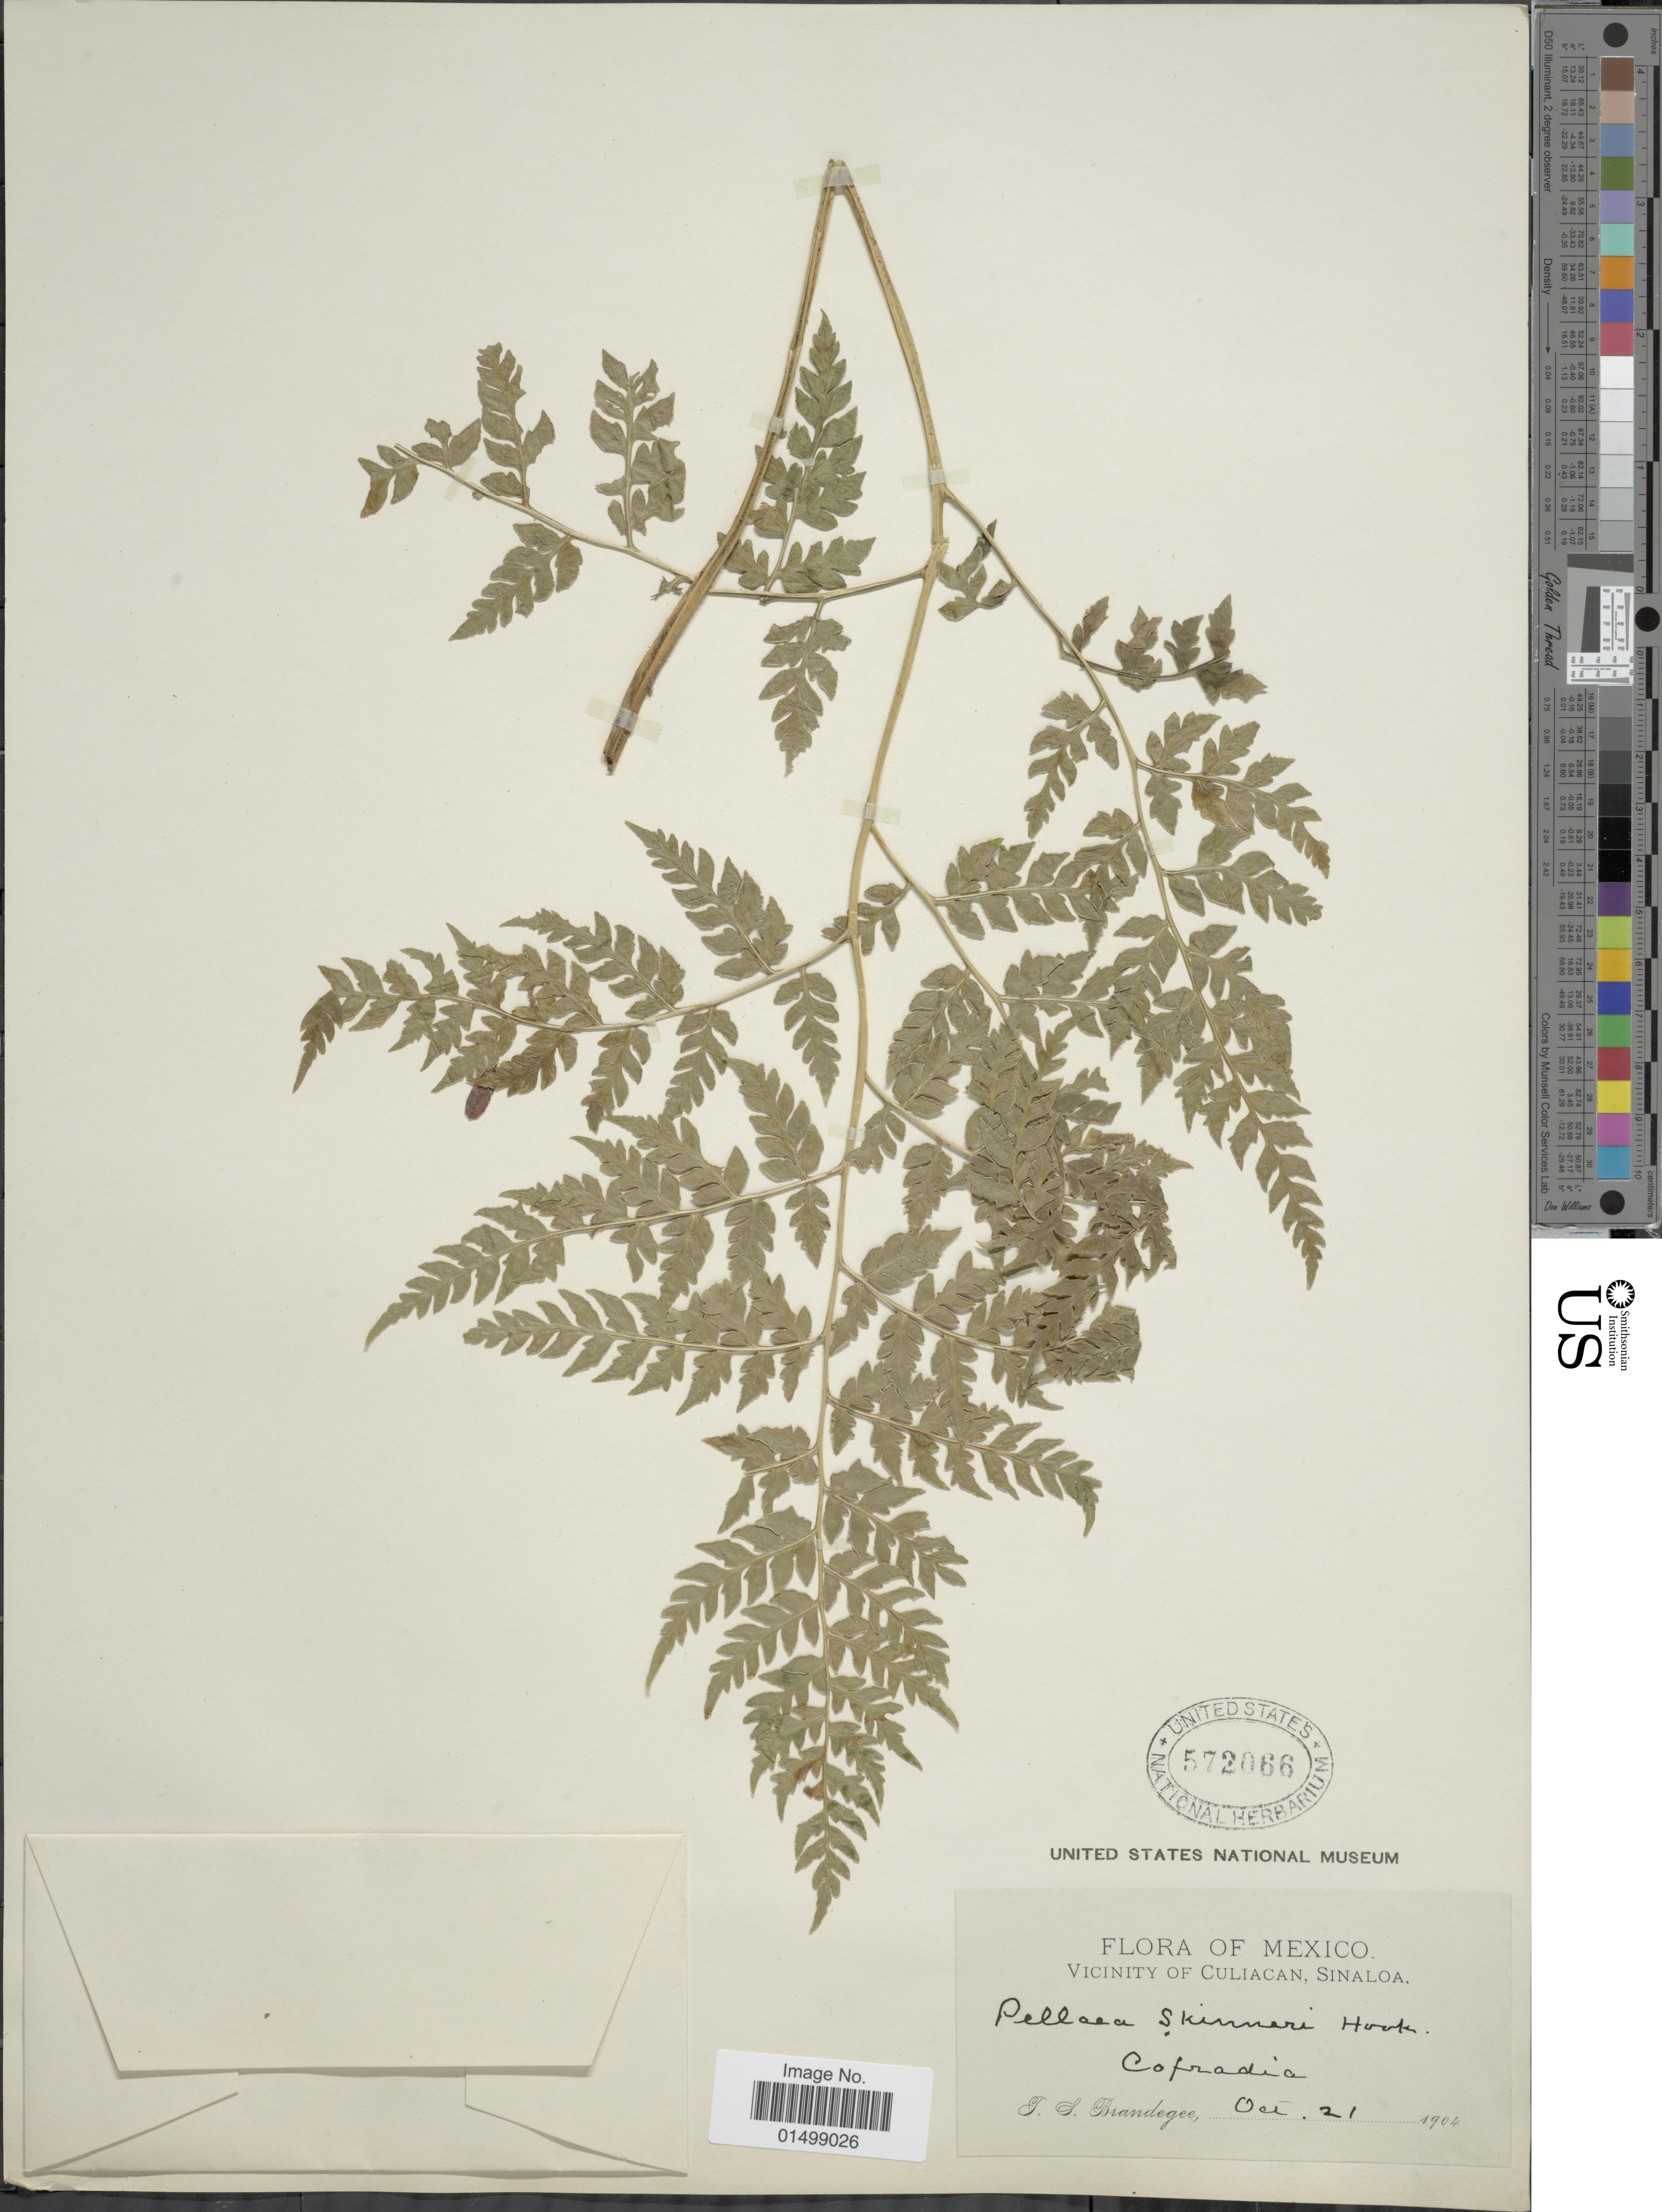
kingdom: Plantae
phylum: Tracheophyta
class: Polypodiopsida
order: Polypodiales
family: Pteridaceae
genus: Cheilanthes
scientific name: Cheilanthes skinneri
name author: (Hook.) T. Moore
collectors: T. S. Brandegee (herbarium)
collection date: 1904-10-21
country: Mexico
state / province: Sinaloa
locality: Mexico. Vicinity of Culiacan, Sinaloa. Cofradia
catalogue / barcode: US 572066